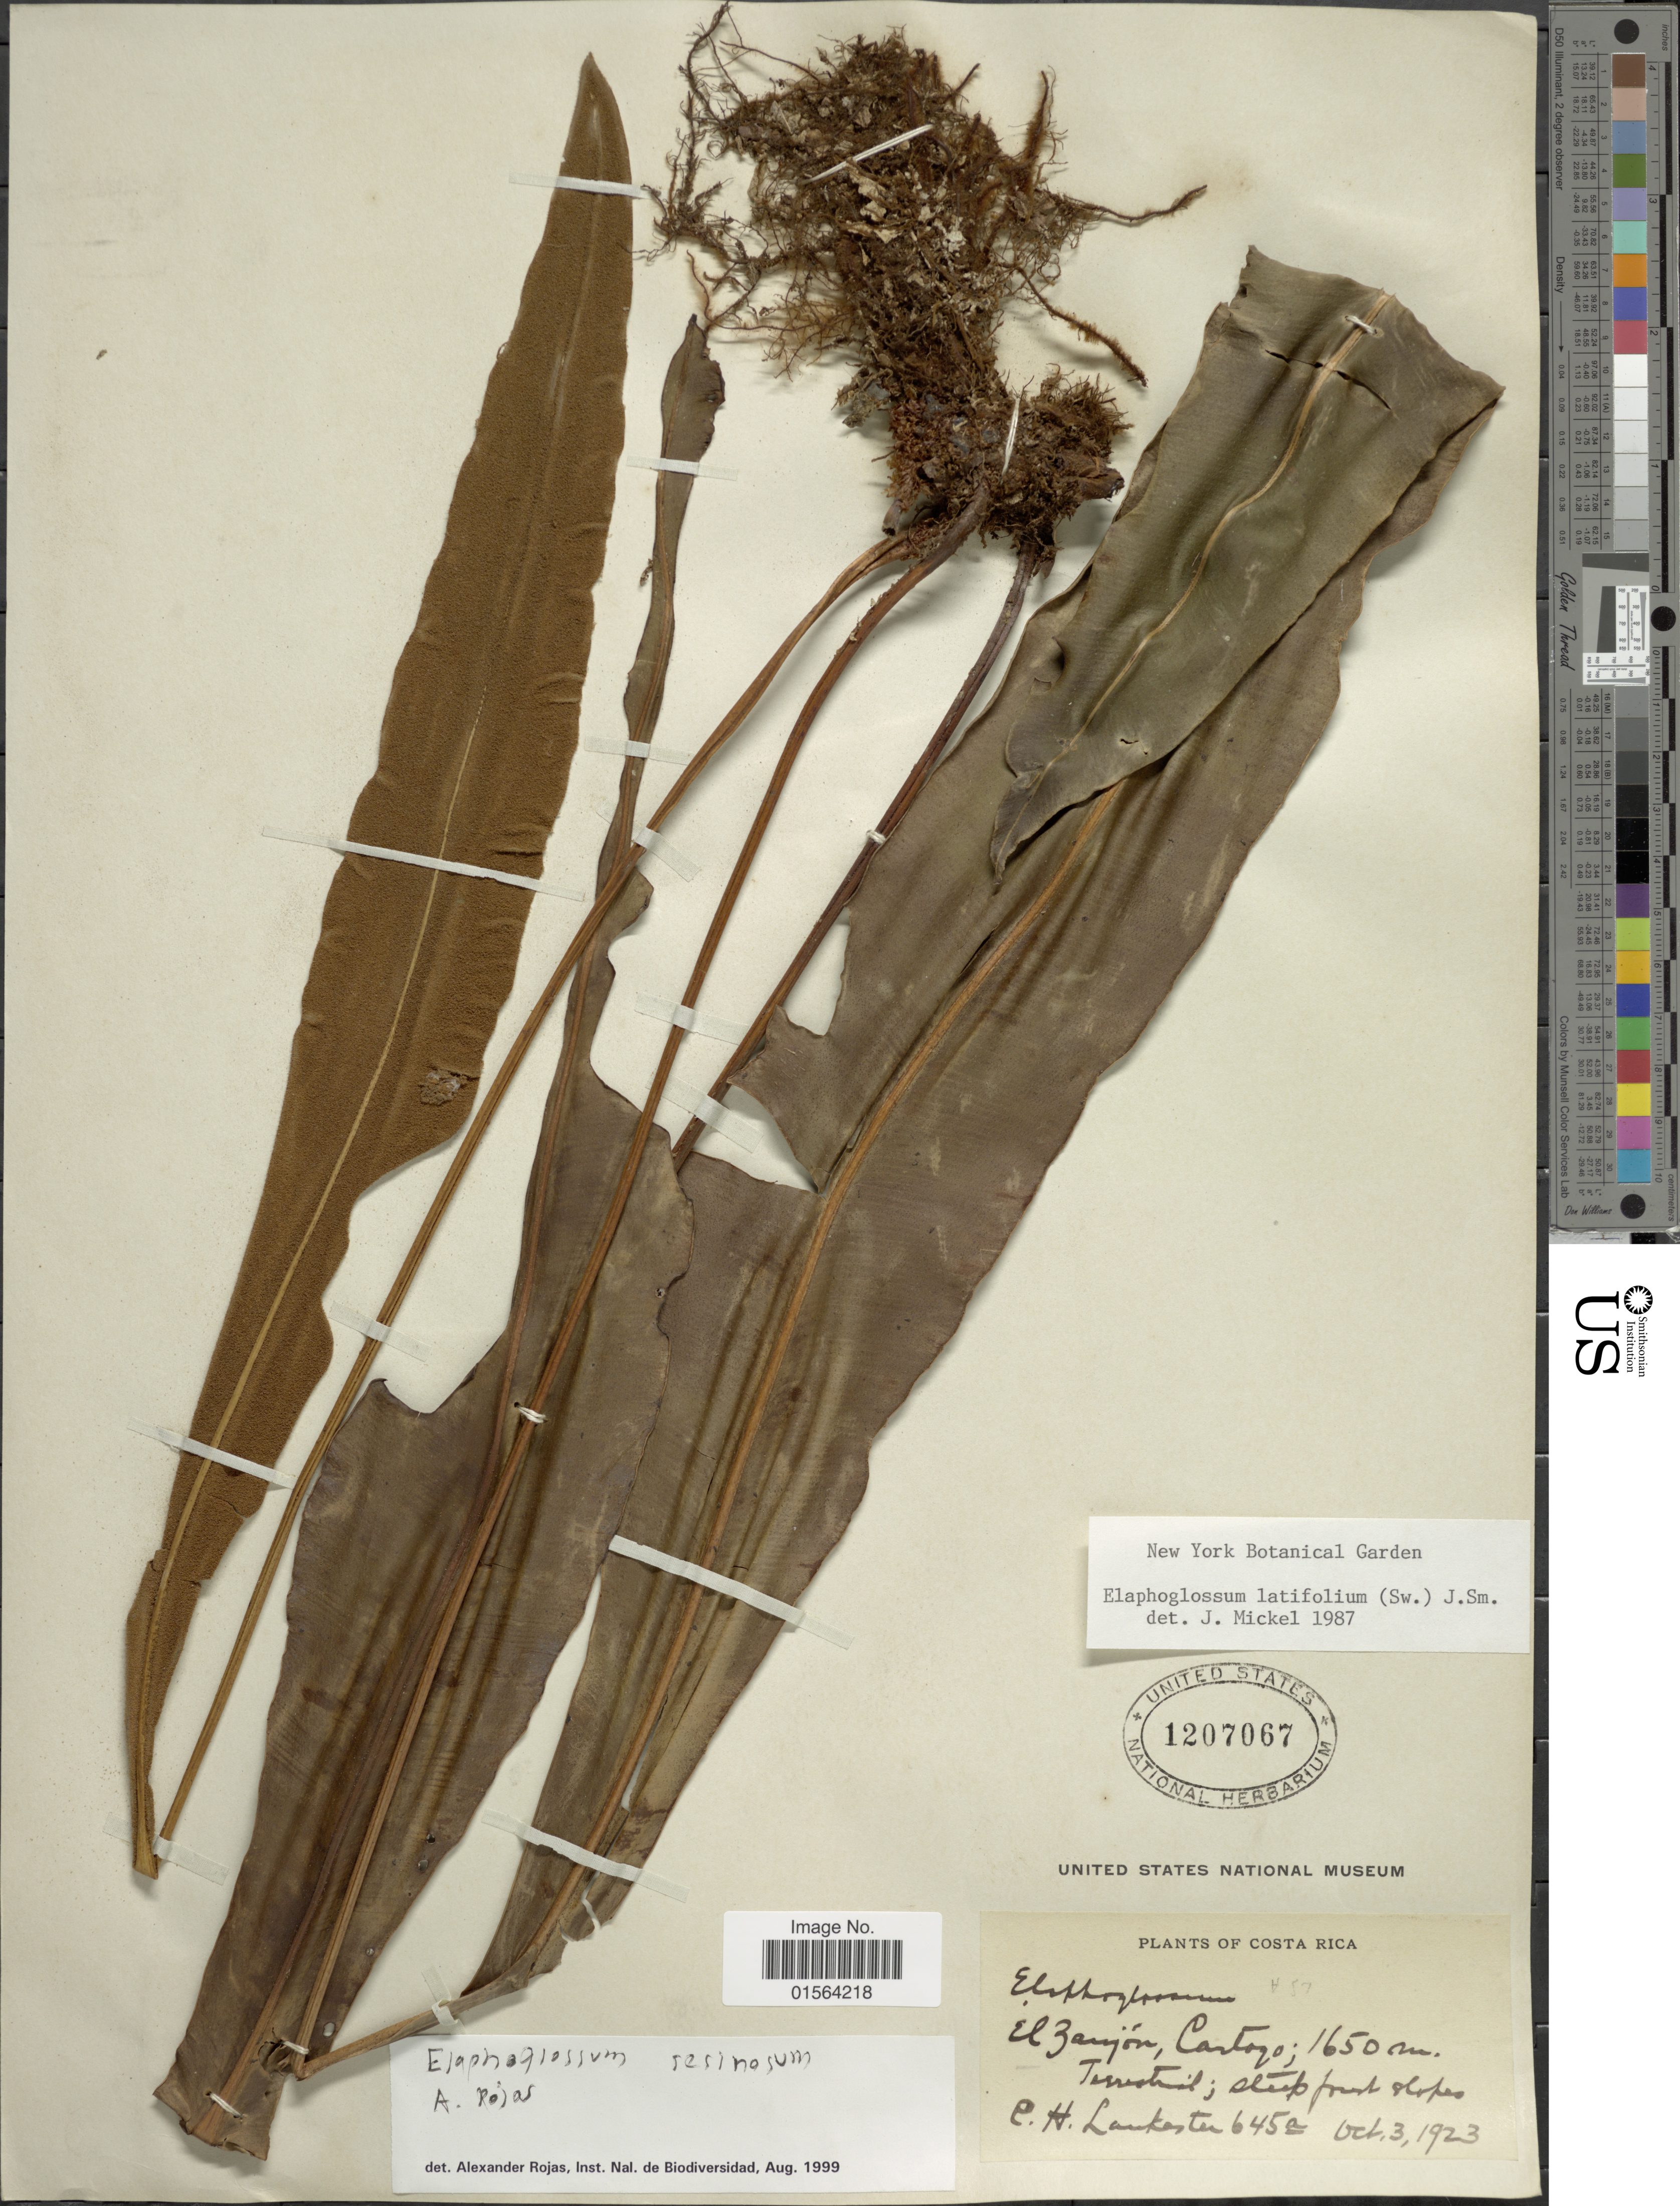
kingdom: Plantae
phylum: Tracheophyta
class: Polypodiopsida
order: Polypodiales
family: Dryopteridaceae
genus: Elaphoglossum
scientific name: Elaphoglossum latifolium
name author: (Sw.) J. Sm.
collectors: C. H. Lankester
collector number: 645a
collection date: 1923-10-03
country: Costa Rica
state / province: Cartago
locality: El Zanjón, Cartago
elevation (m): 1650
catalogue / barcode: US 1207067